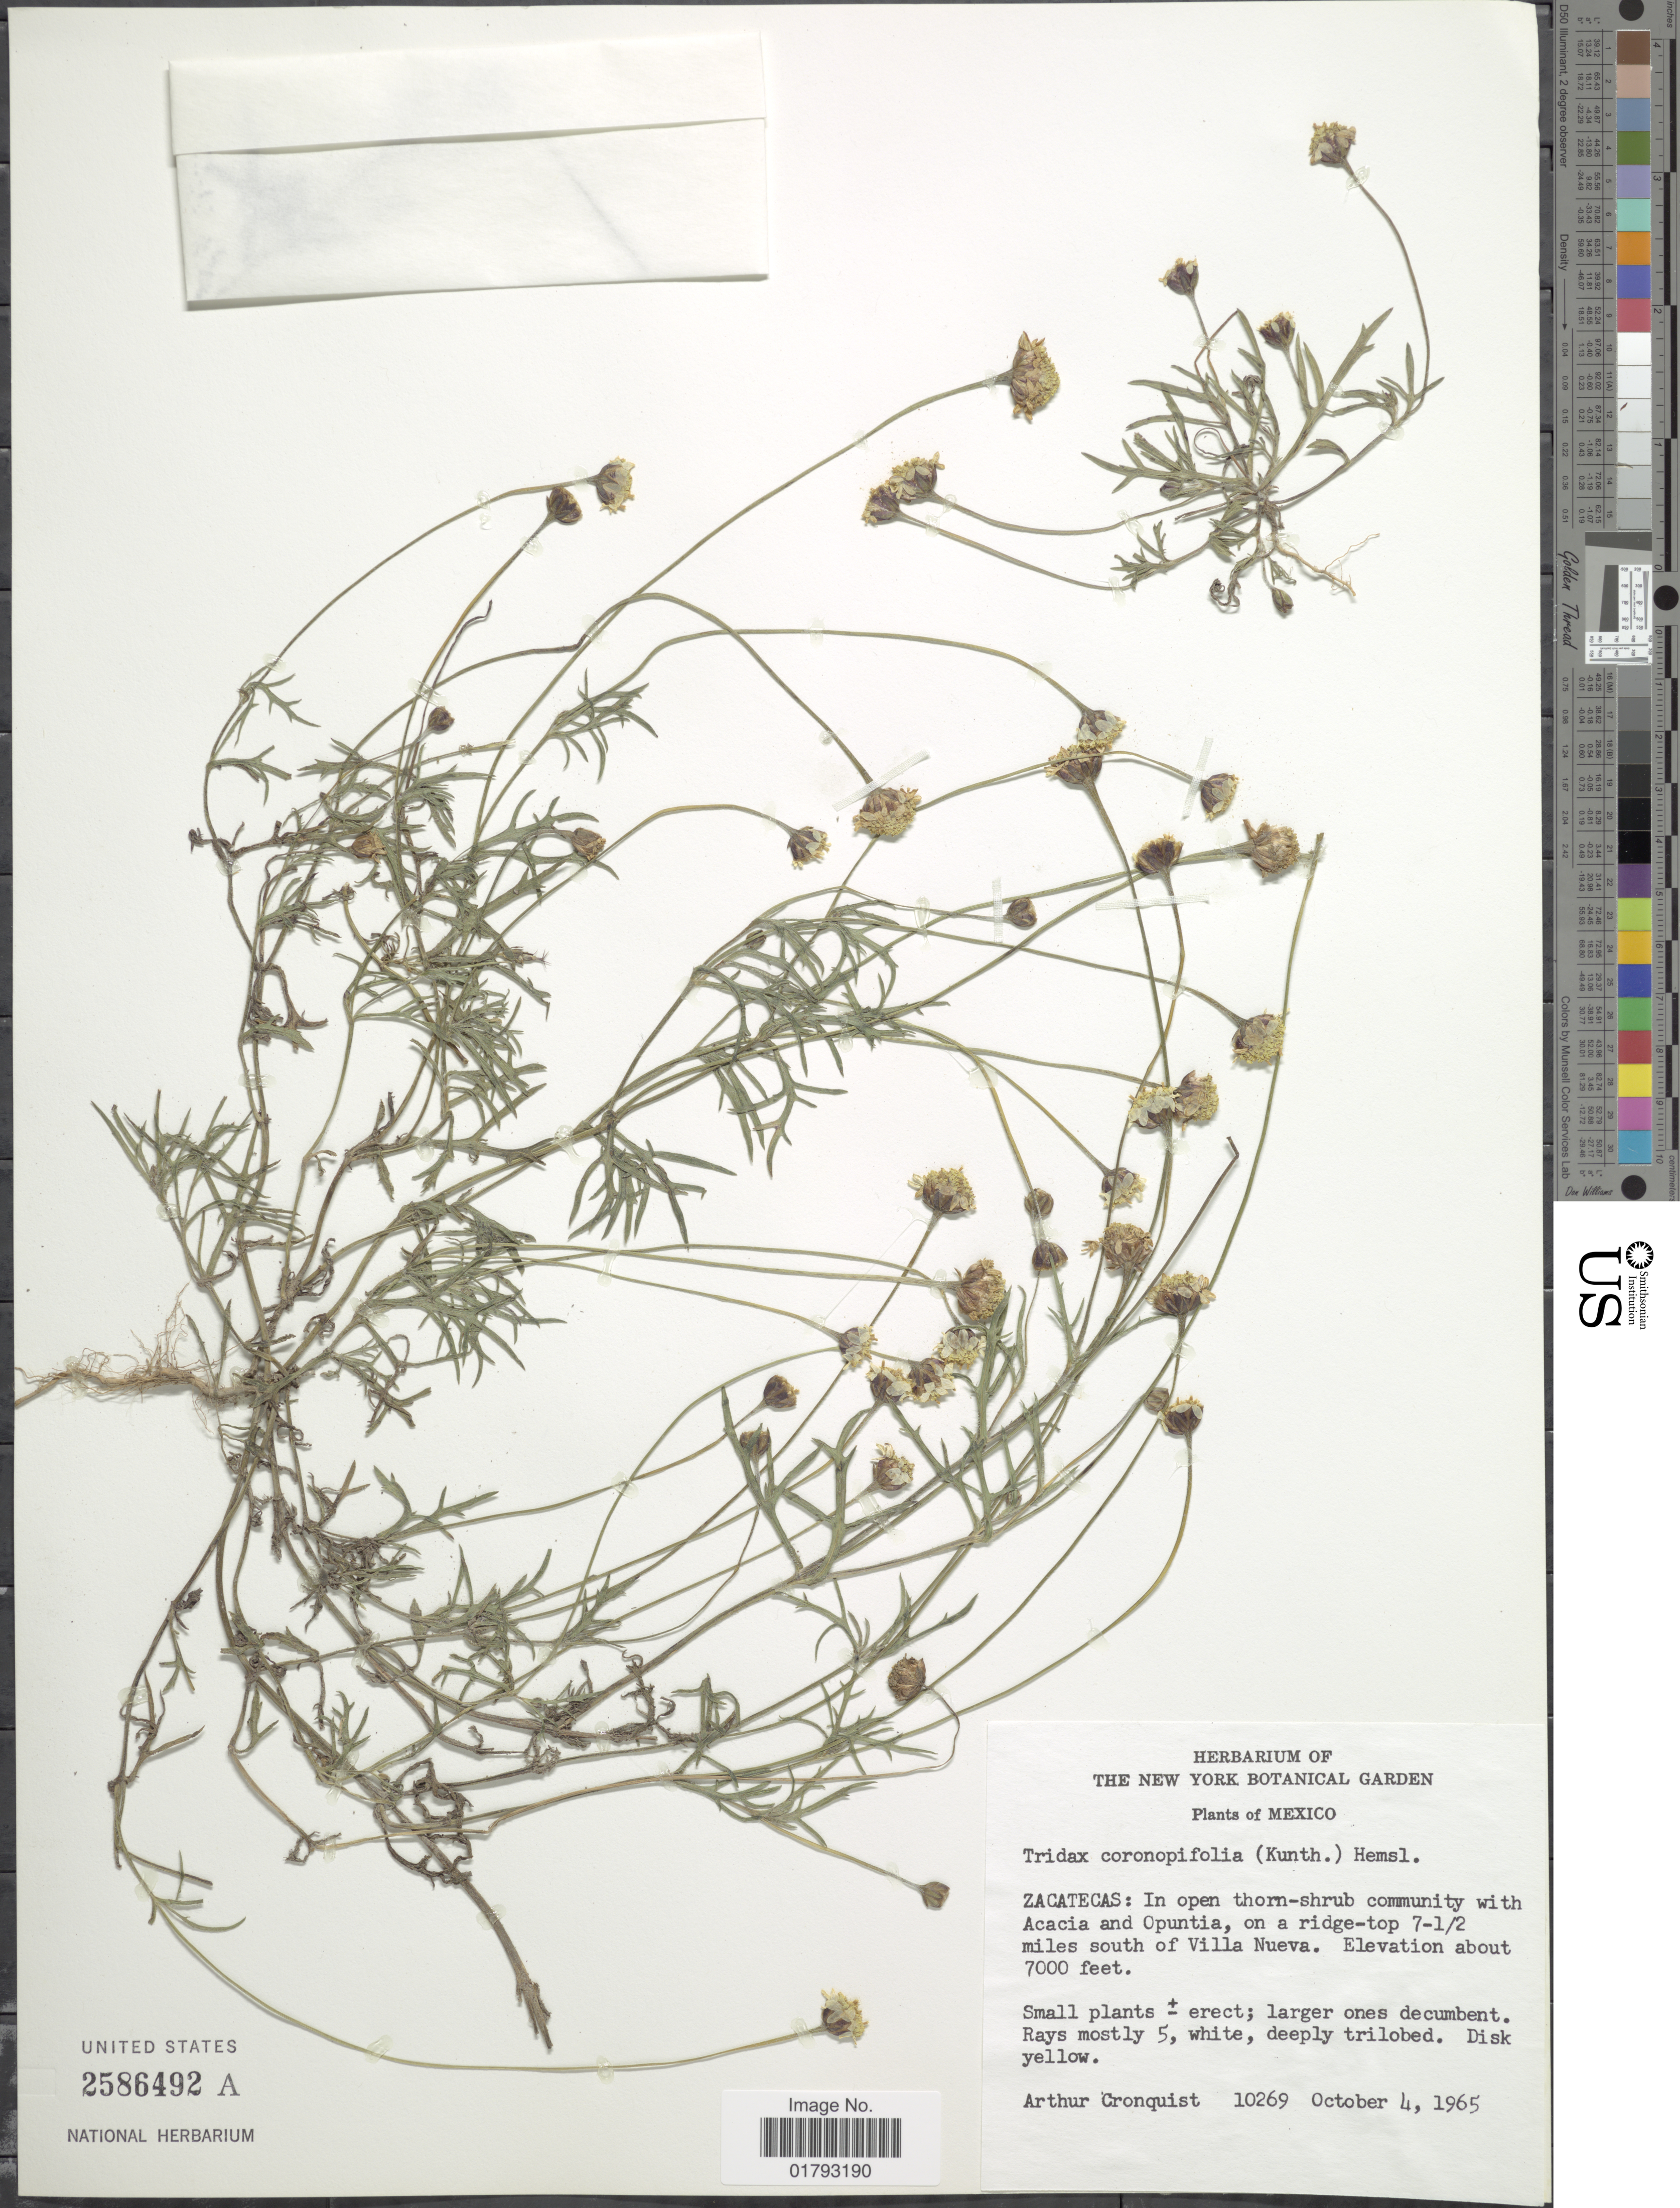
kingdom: Plantae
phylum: Tracheophyta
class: Magnoliopsida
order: Asterales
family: Asteraceae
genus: Tridax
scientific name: Tridax coronopifolia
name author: (Kunth) Hemsl.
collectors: A. J. Cronquist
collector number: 10269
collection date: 1965-10-04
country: Mexico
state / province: Zacatecas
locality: Zacatecas: On a ridge-top 7-1/2 miles south of Villa Nueva.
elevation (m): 2134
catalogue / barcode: US 2586492A